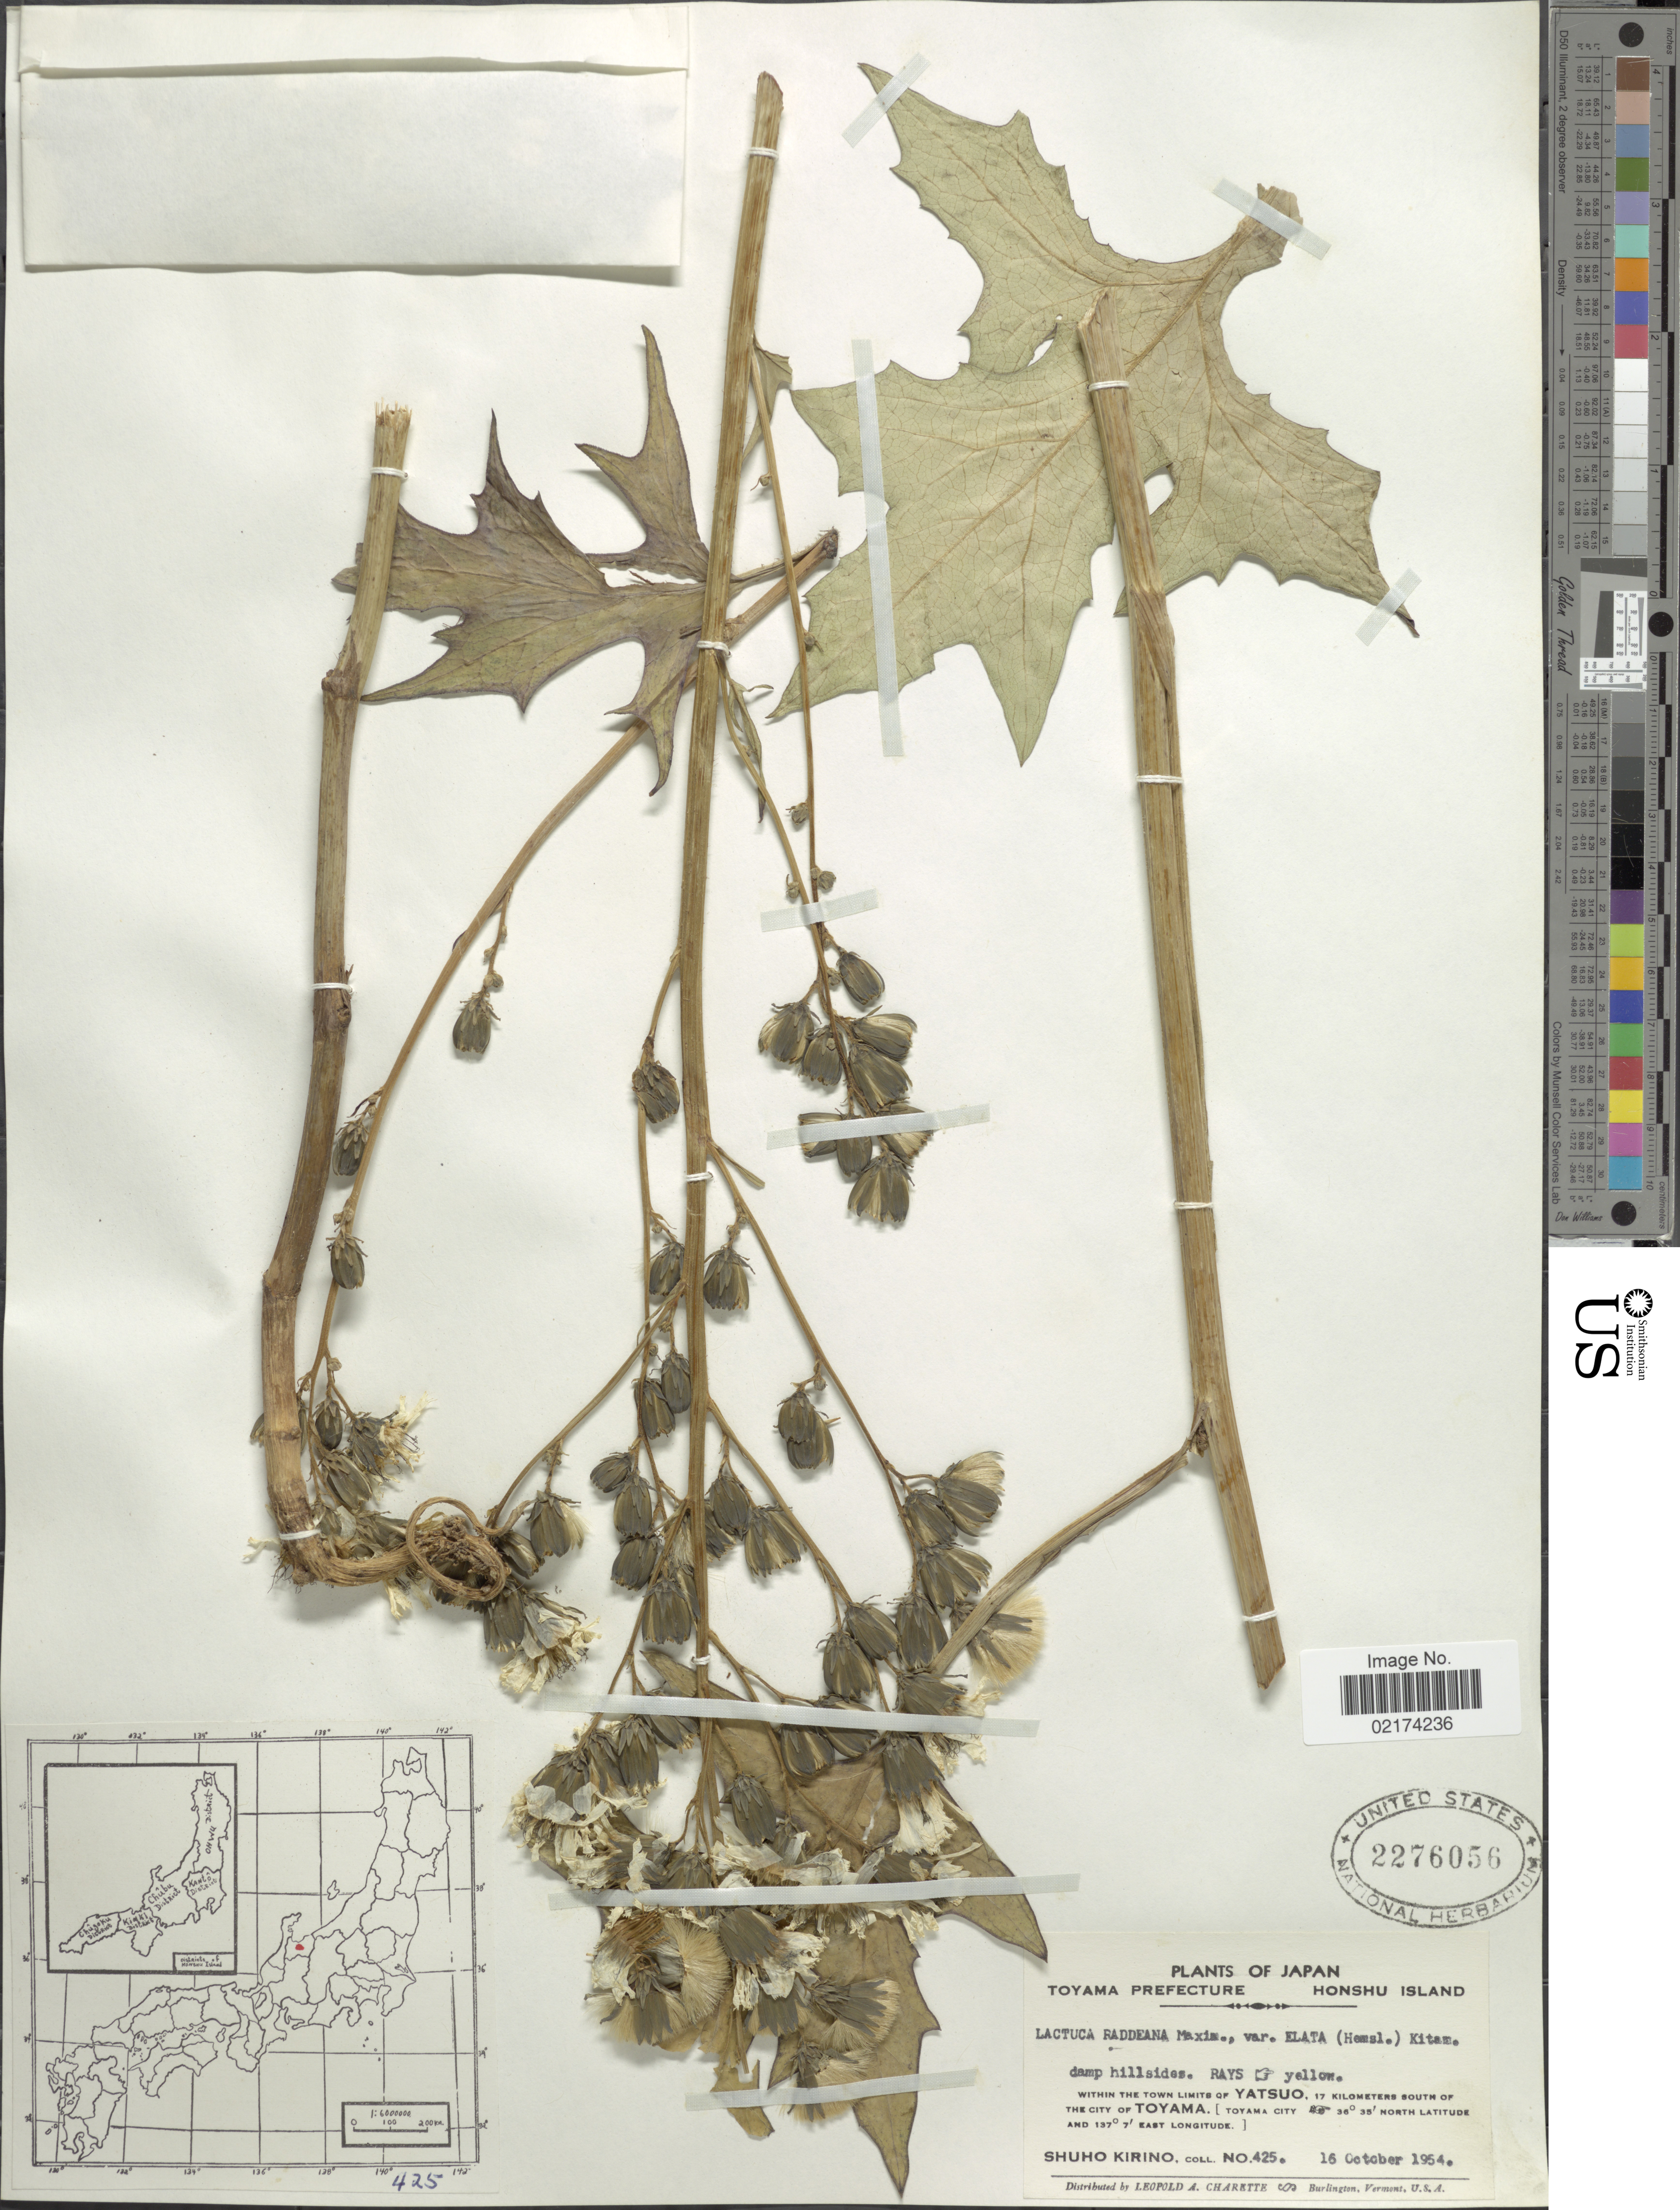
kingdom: Plantae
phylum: Tracheophyta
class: Magnoliopsida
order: Asterales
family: Asteraceae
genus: Lactuca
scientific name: Lactuca raddeana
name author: Maxim.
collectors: S. Kirino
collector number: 425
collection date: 1954-10-16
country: Japan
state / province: Toyama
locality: Honshu Island, within the town limits of Yatsuo, 17 kilometers south of the City of Toyama (Toyama City)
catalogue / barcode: US 2276056